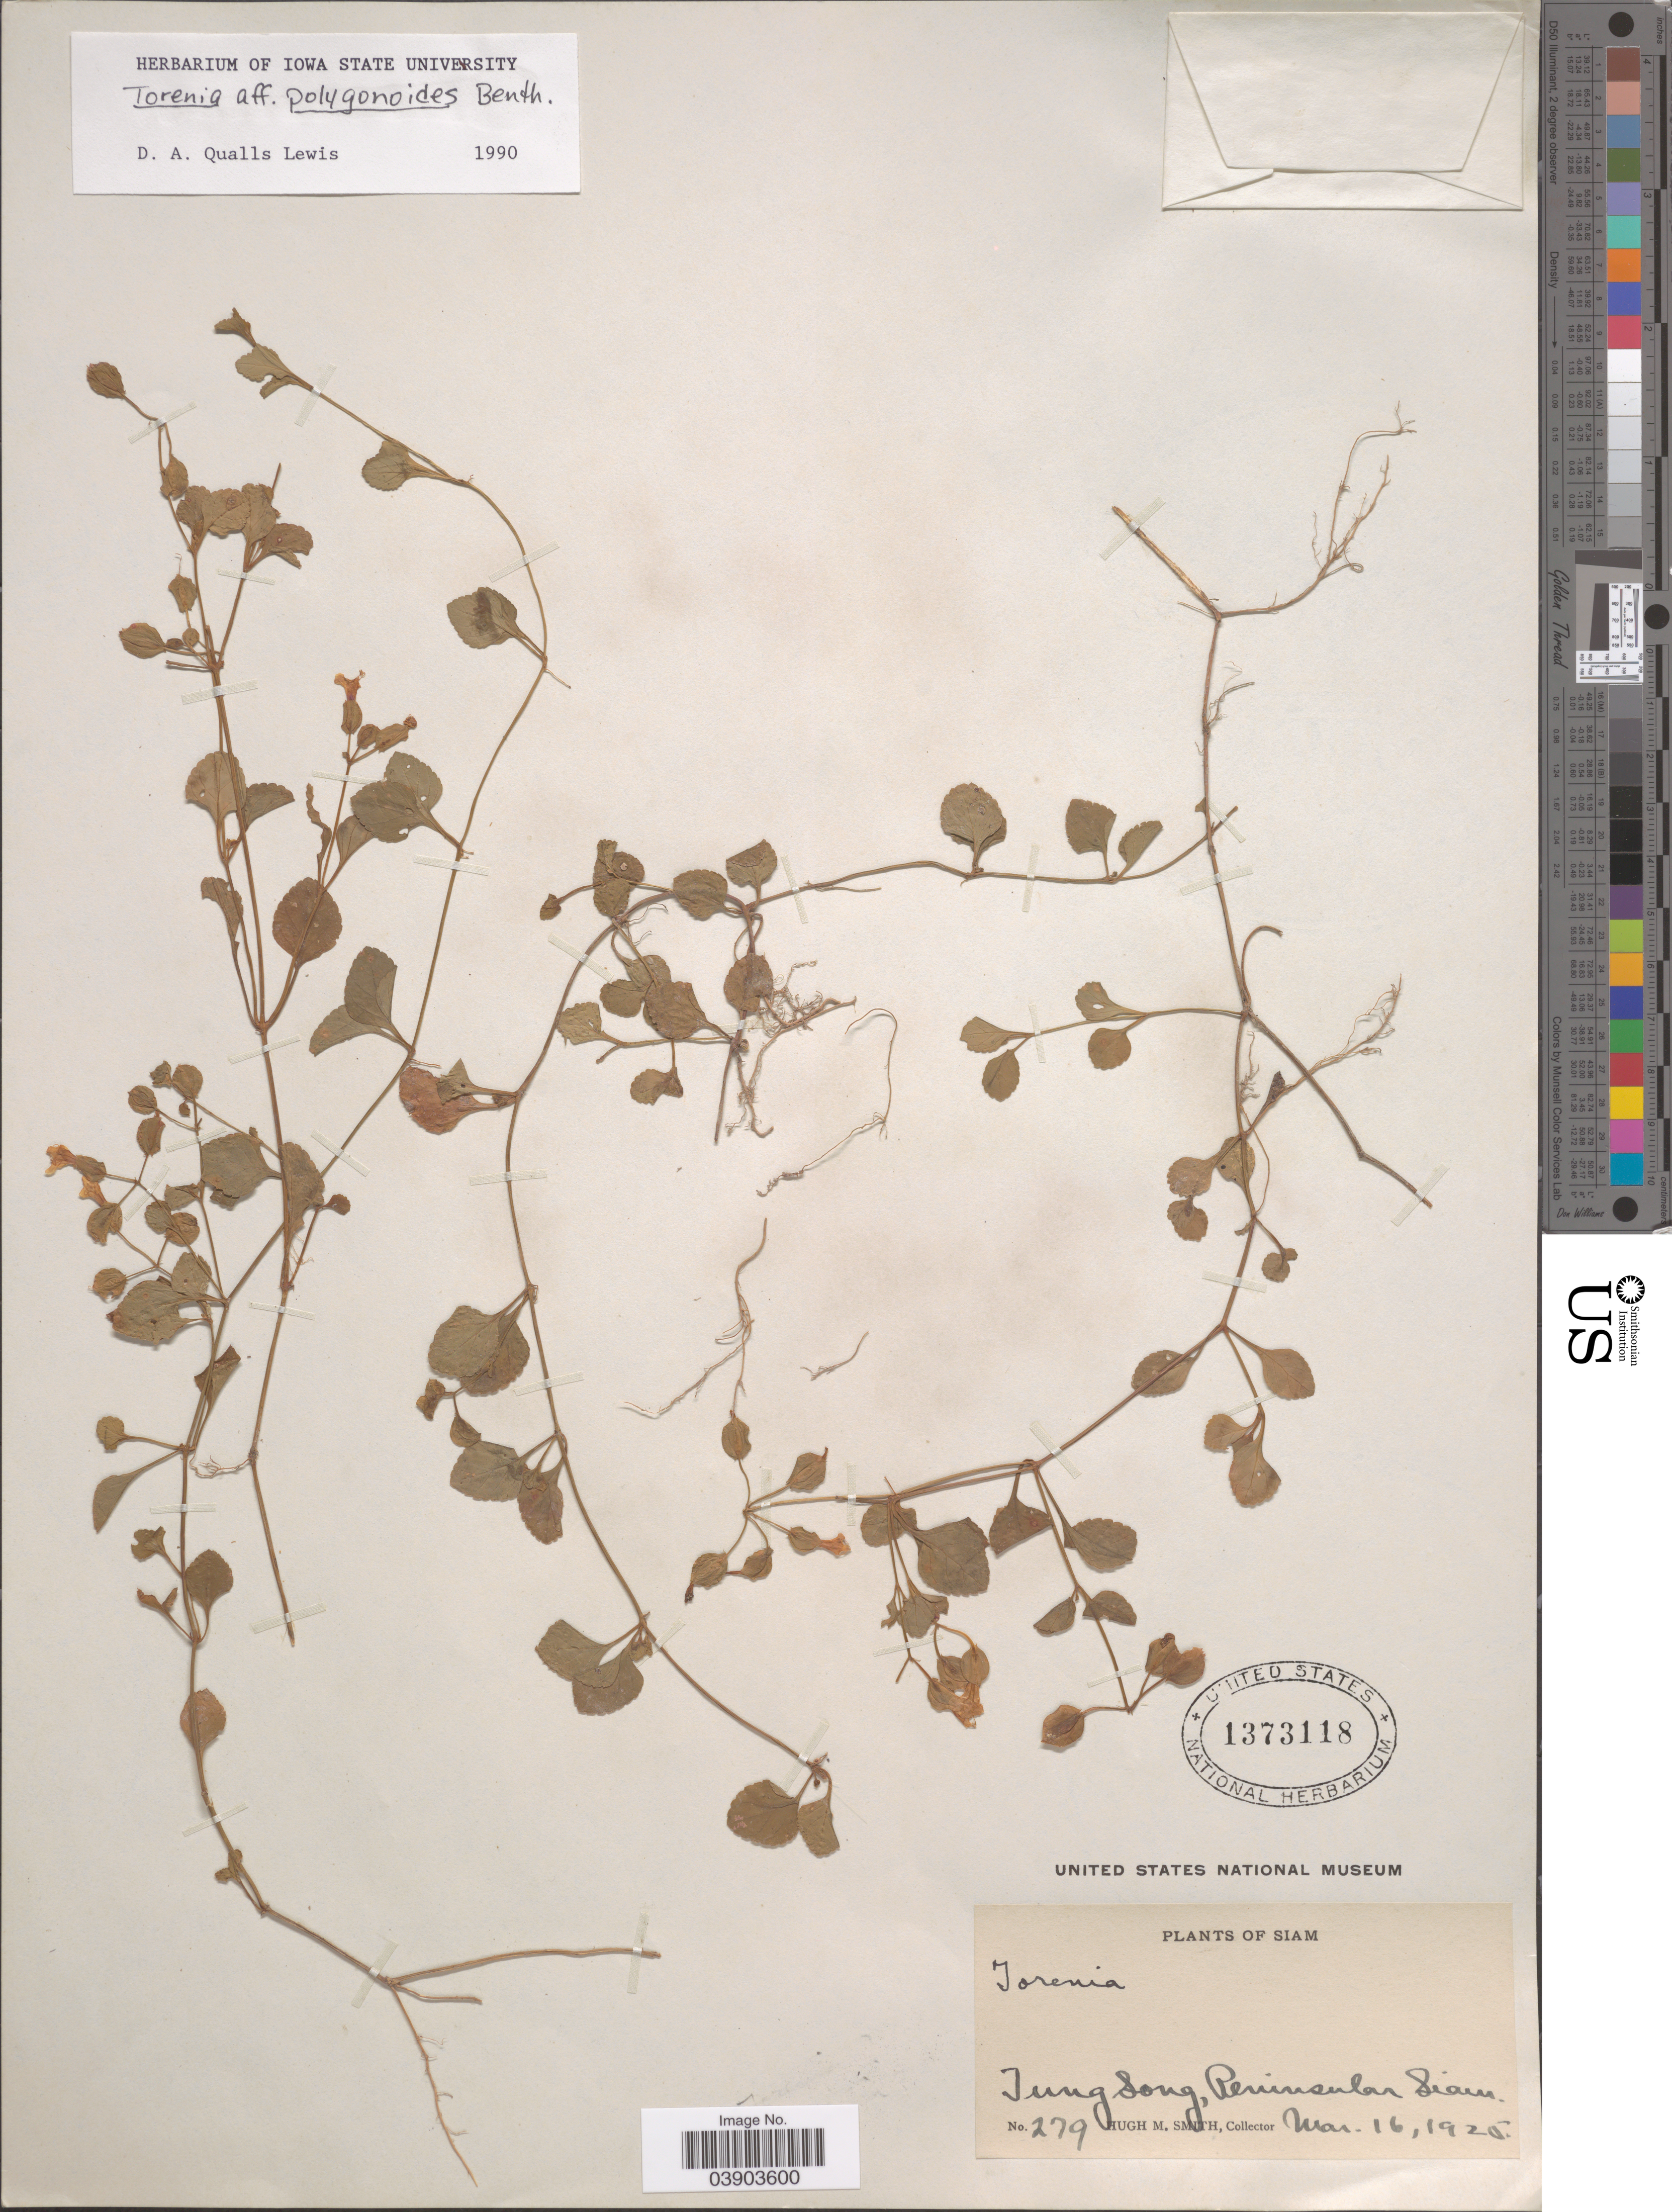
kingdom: Plantae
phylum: Tracheophyta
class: Magnoliopsida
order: Lamiales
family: Linderniaceae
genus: Torenia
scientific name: Torenia polygonoides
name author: Benth.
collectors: H. M. Smith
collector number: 279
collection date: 1925-03-16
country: Thailand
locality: Siam. Tung Song, Peninsular Siam.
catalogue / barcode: US 1373118